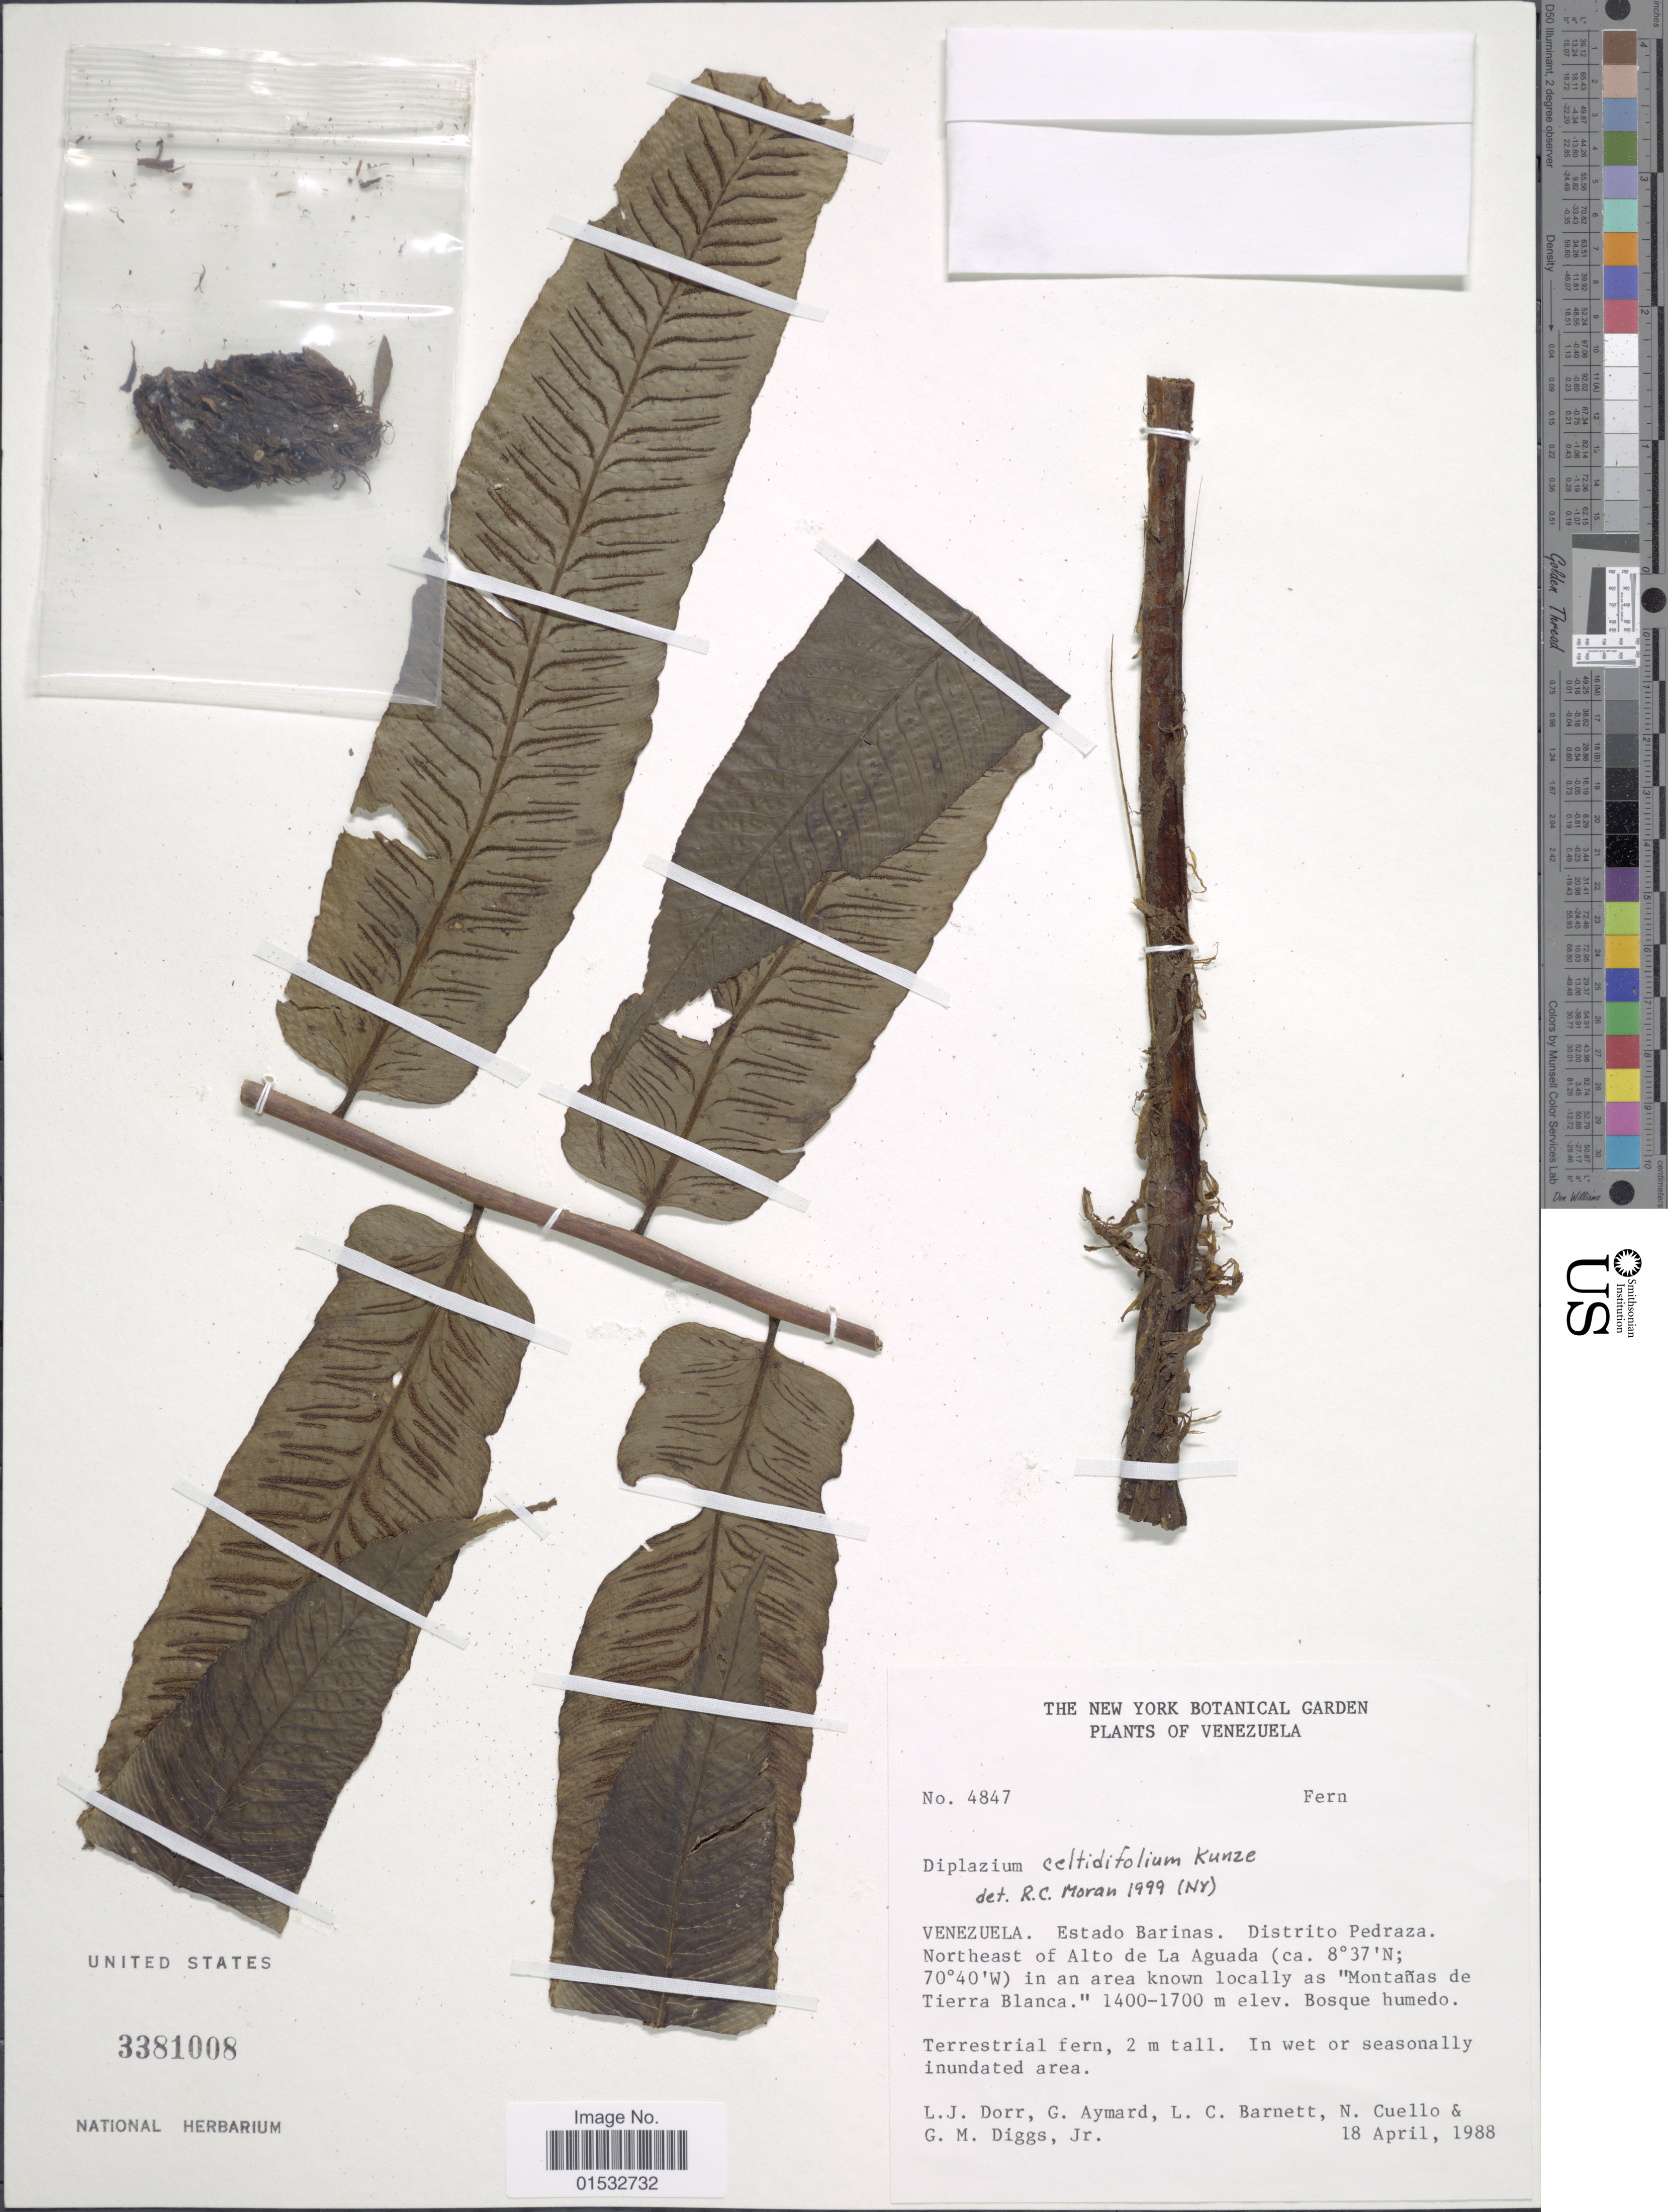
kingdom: Plantae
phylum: Tracheophyta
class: Polypodiopsida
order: Polypodiales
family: Athyriaceae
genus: Diplazium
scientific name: Diplazium celtidifolium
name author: Kunze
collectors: L. J. Dorr, G. A. Aymard, L. C. Barnett, N. L. Cuello & G. Diggs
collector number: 4847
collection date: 1988-04-18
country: Venezuela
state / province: Barinas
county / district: Pedraza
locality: NE of Alto de La Aguada in an area known locally as 'Montañas de Tierra Blanca"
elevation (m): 1400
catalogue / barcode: US 3381008